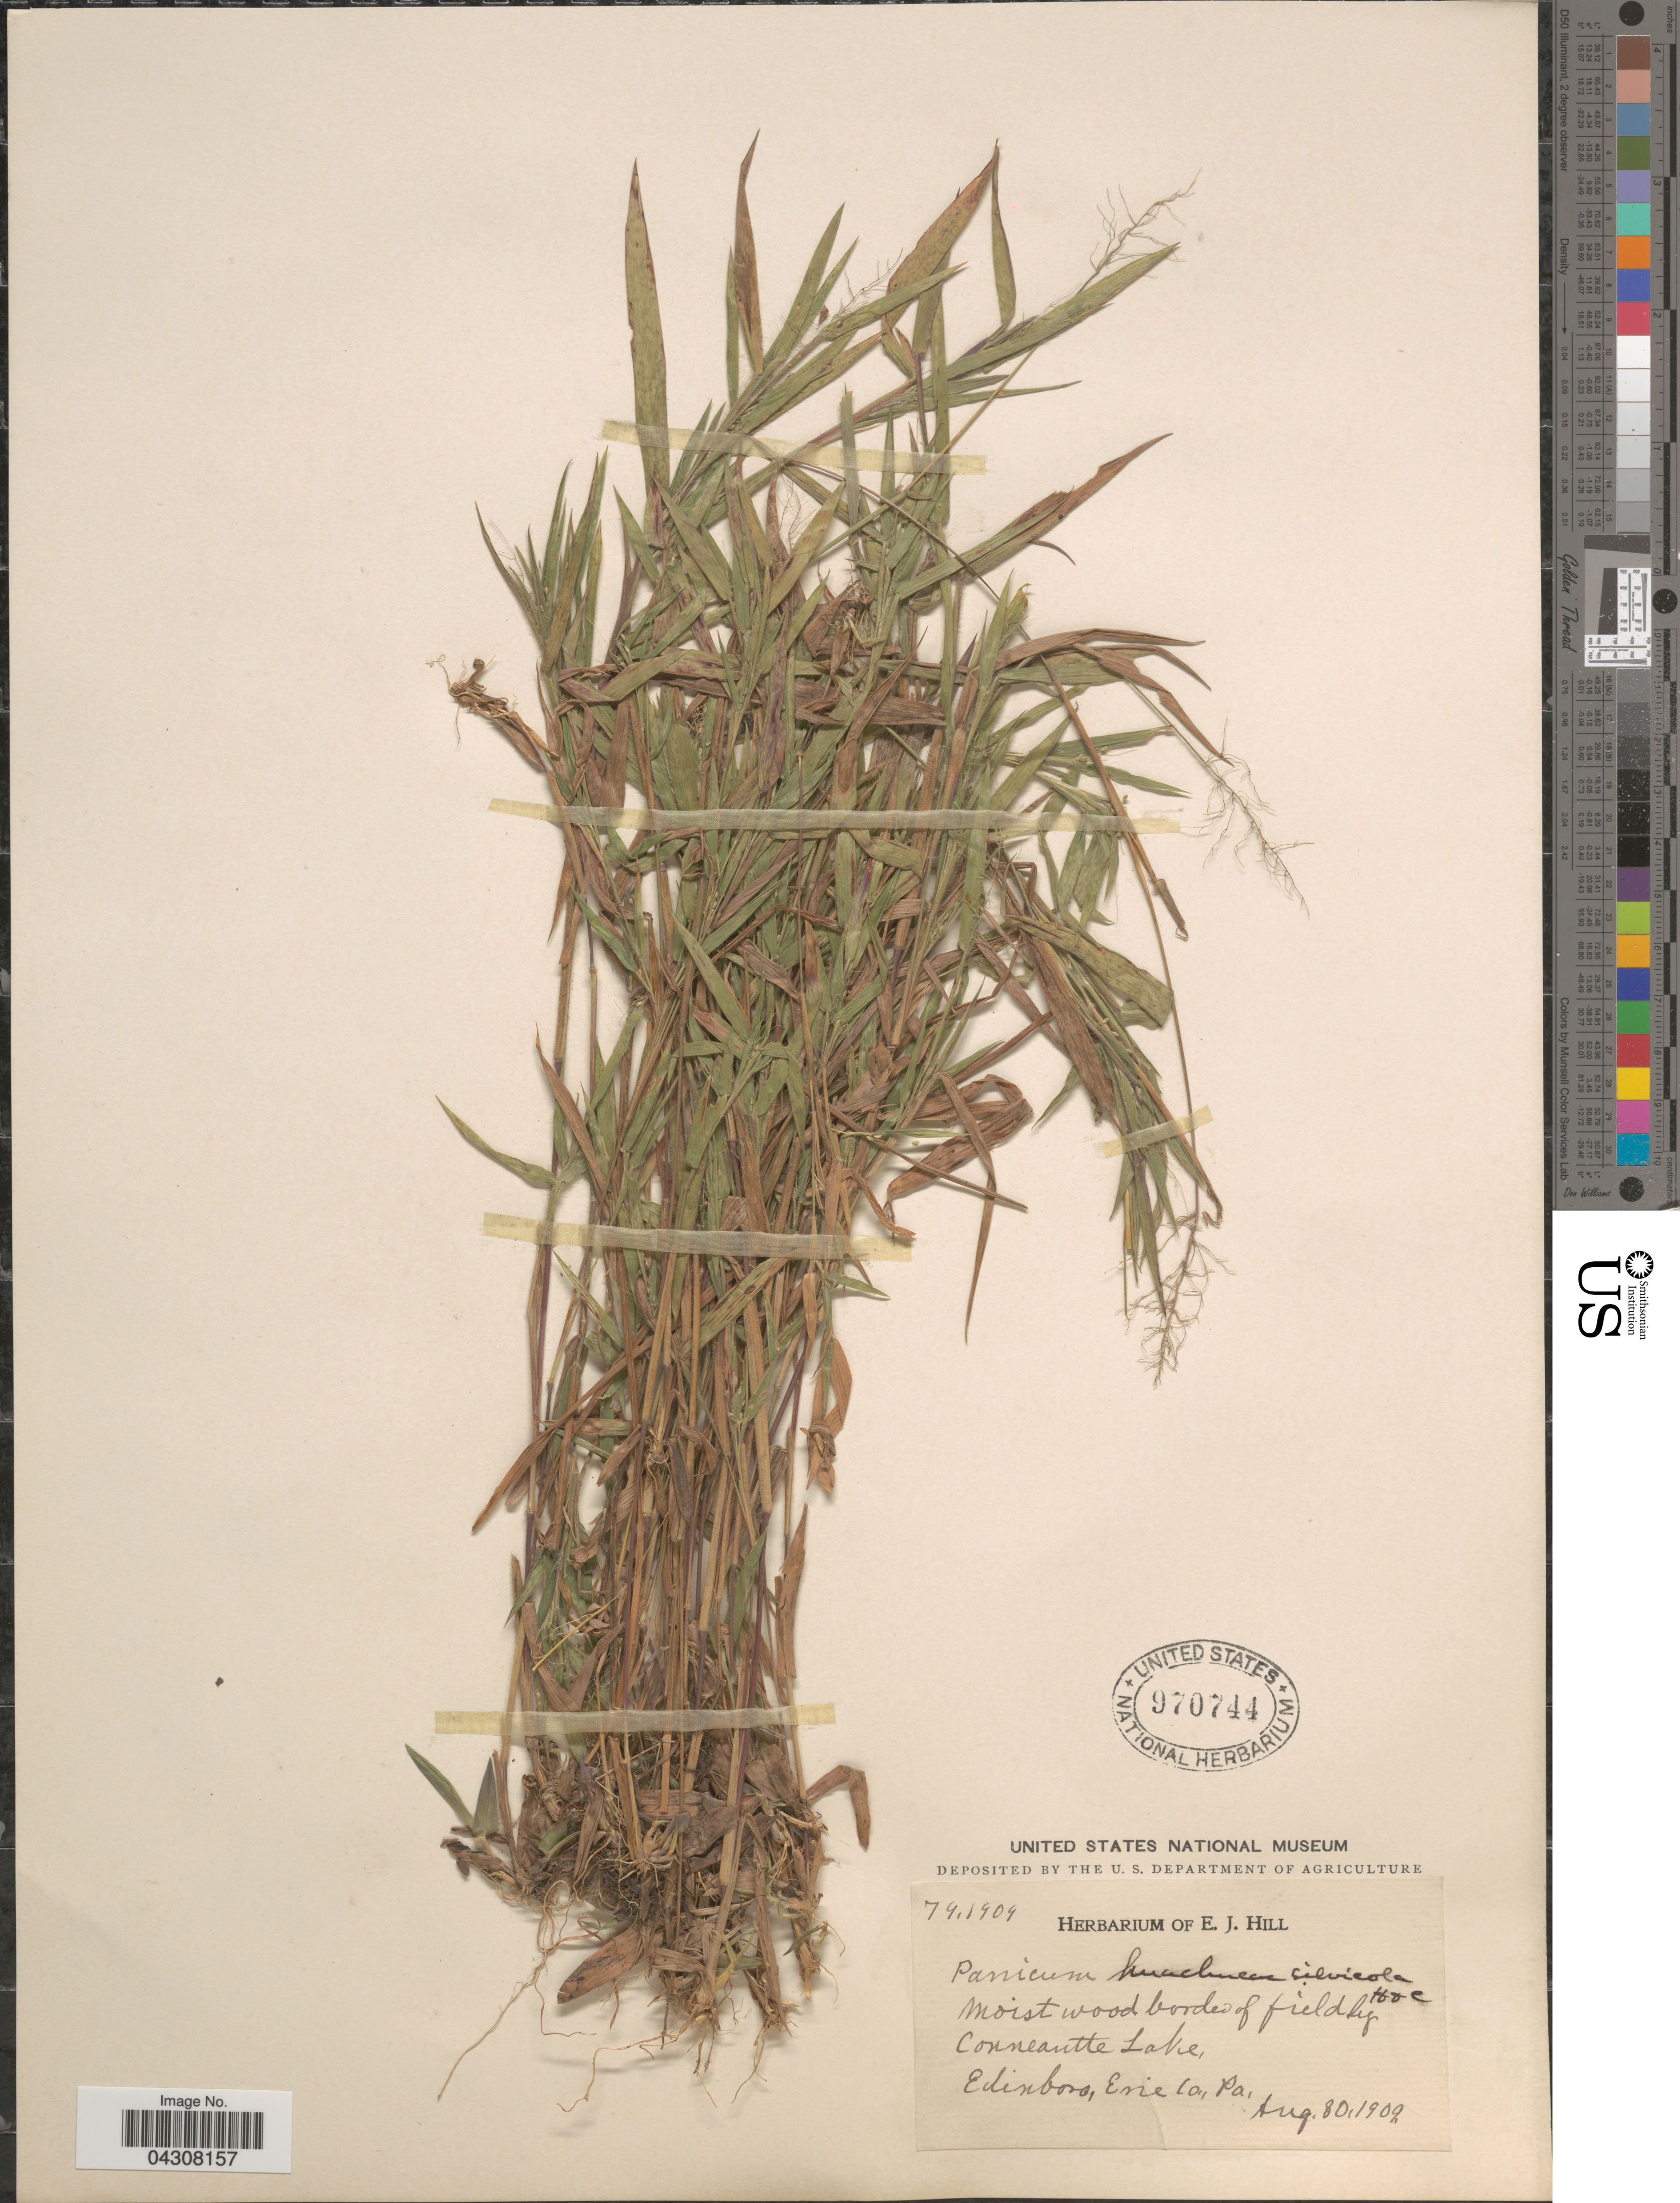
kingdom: Plantae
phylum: Tracheophyta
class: Liliopsida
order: Poales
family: Poaceae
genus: Dichanthelium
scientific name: Dichanthelium acuminatum var. acuminatum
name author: (Sw.) Gould & C.A. Clark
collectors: Ex herb. E. J. Hill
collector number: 791904*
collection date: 1909-08-30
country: United States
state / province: Pennsylvania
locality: Conneautte Lake, Edinboro, Erie Co.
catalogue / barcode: US 970744